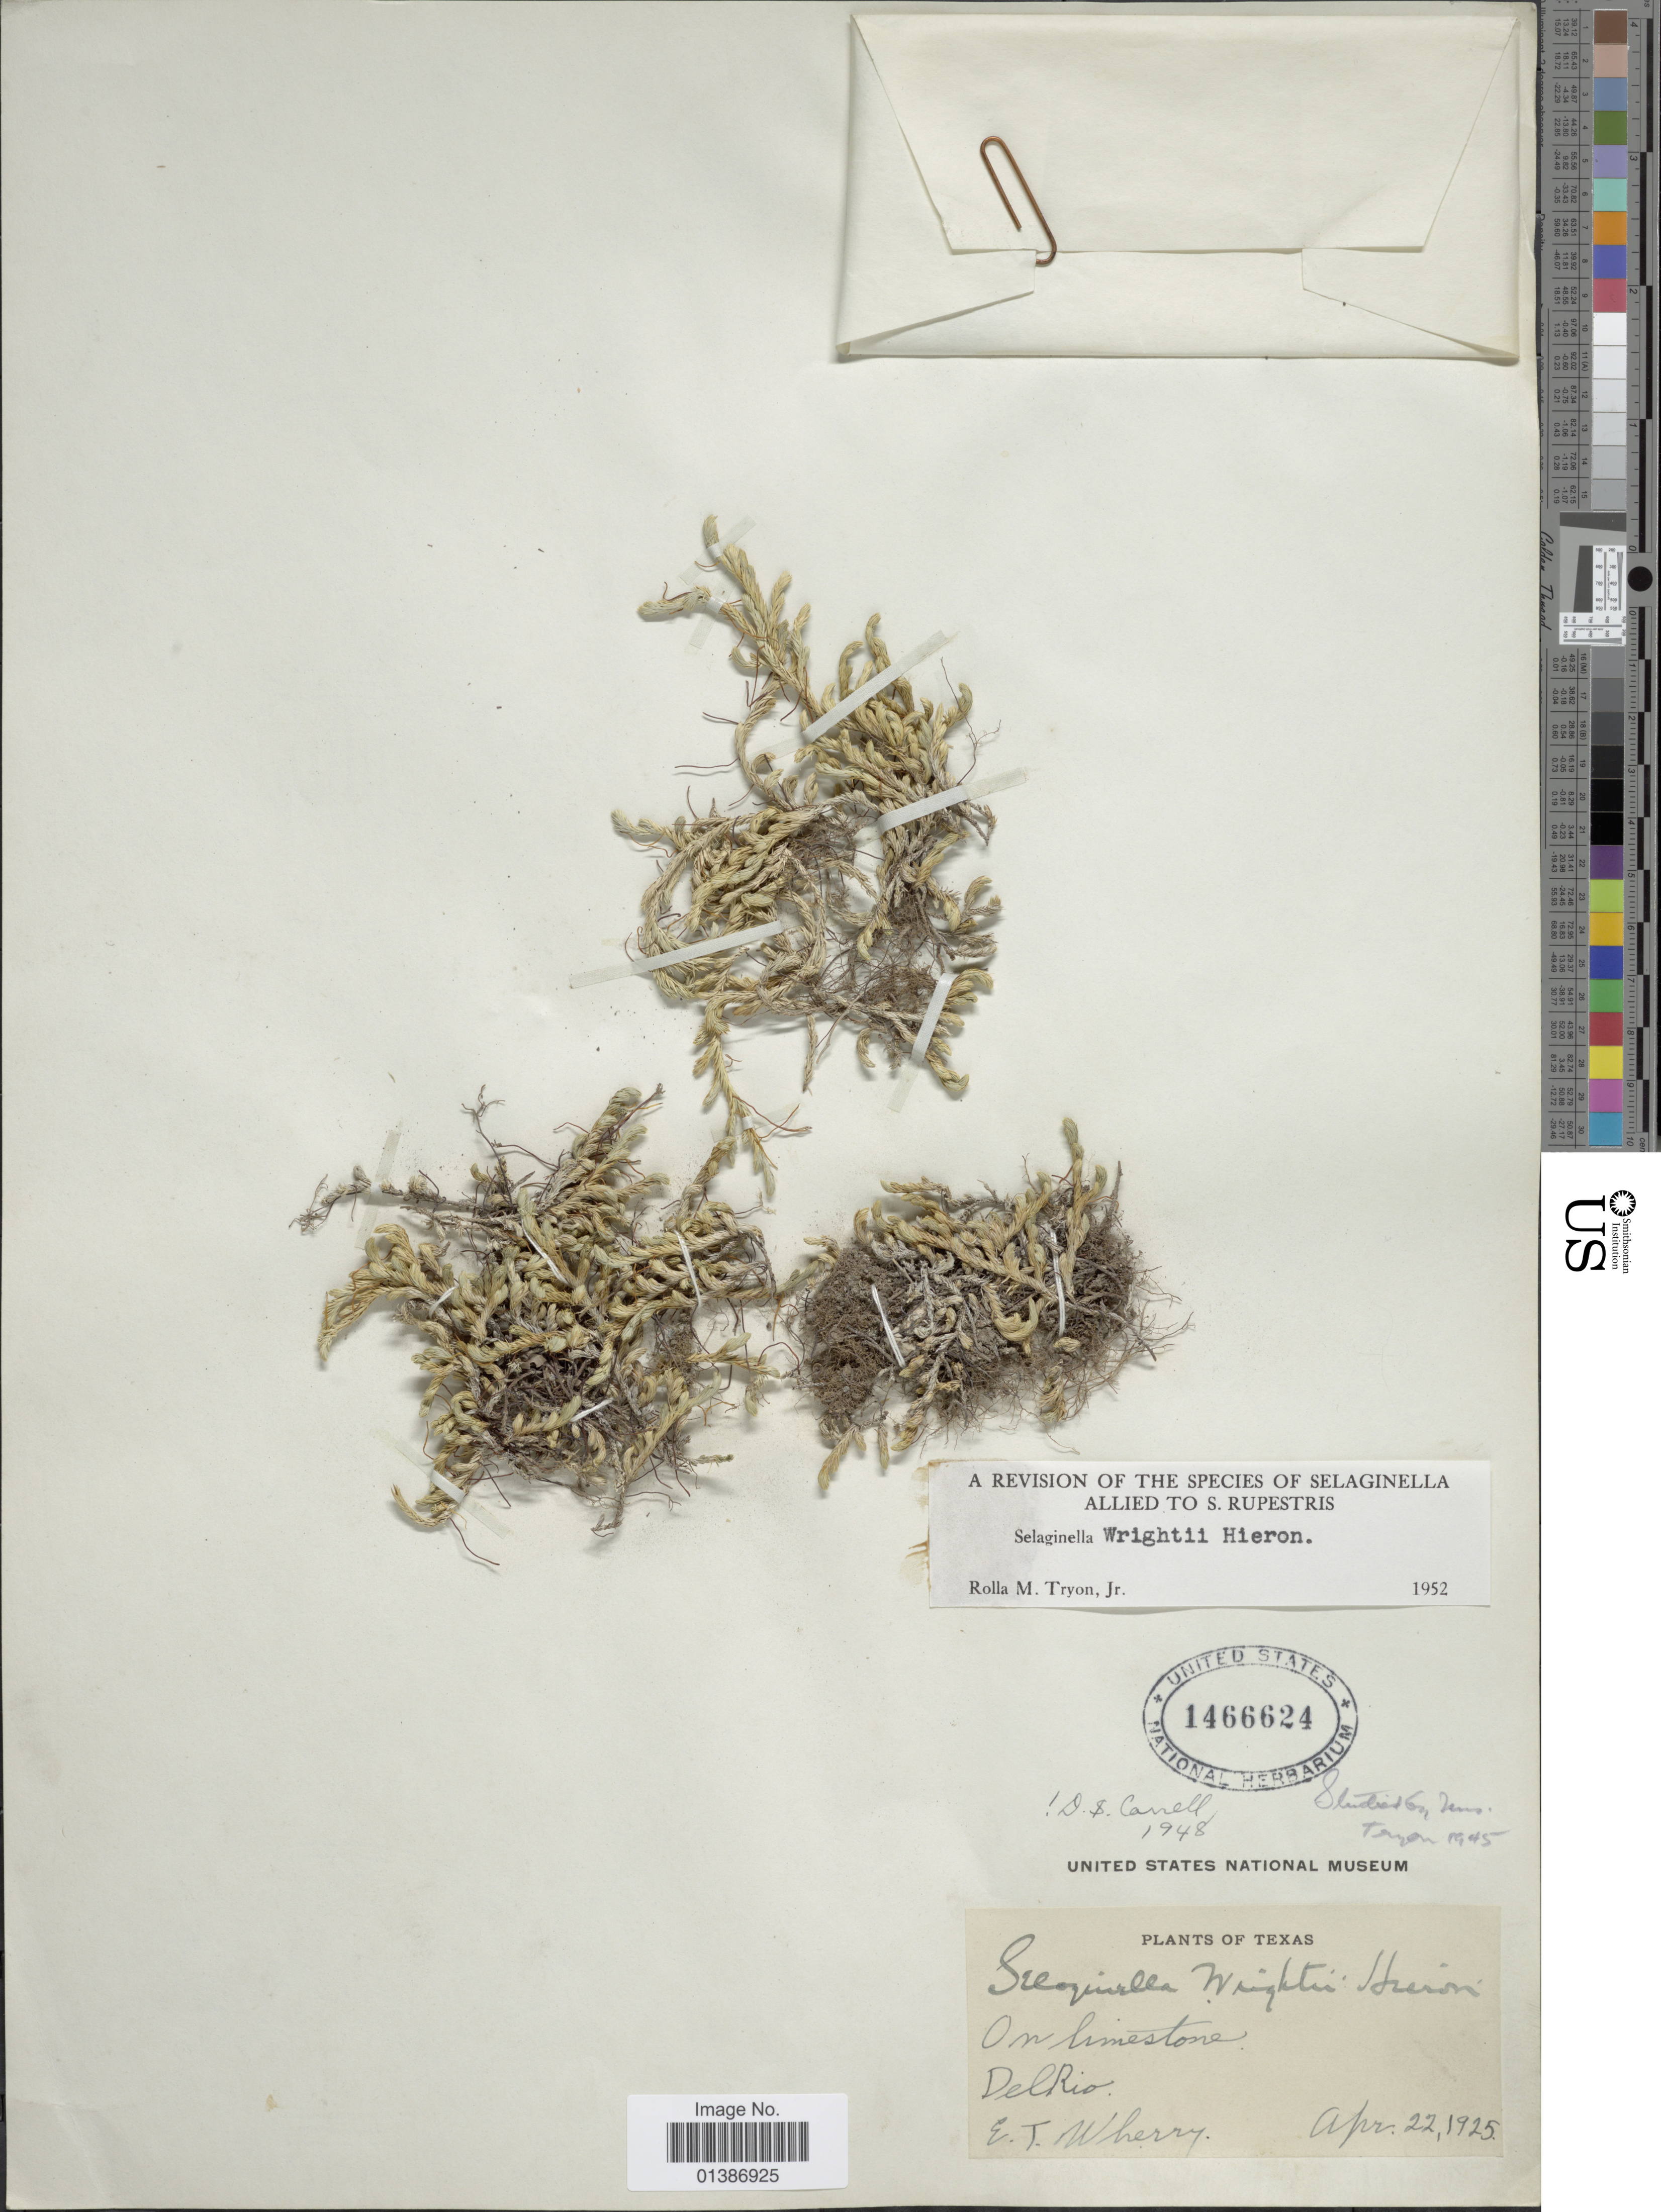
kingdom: Plantae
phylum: Tracheophyta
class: Lycopodiopsida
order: Selaginellales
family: Selaginellaceae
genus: Selaginella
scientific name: Selaginella wrightii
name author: Hieron.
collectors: E. T. Wherry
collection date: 1925-04-22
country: United States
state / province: Texas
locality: Del Rio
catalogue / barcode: US 1466624